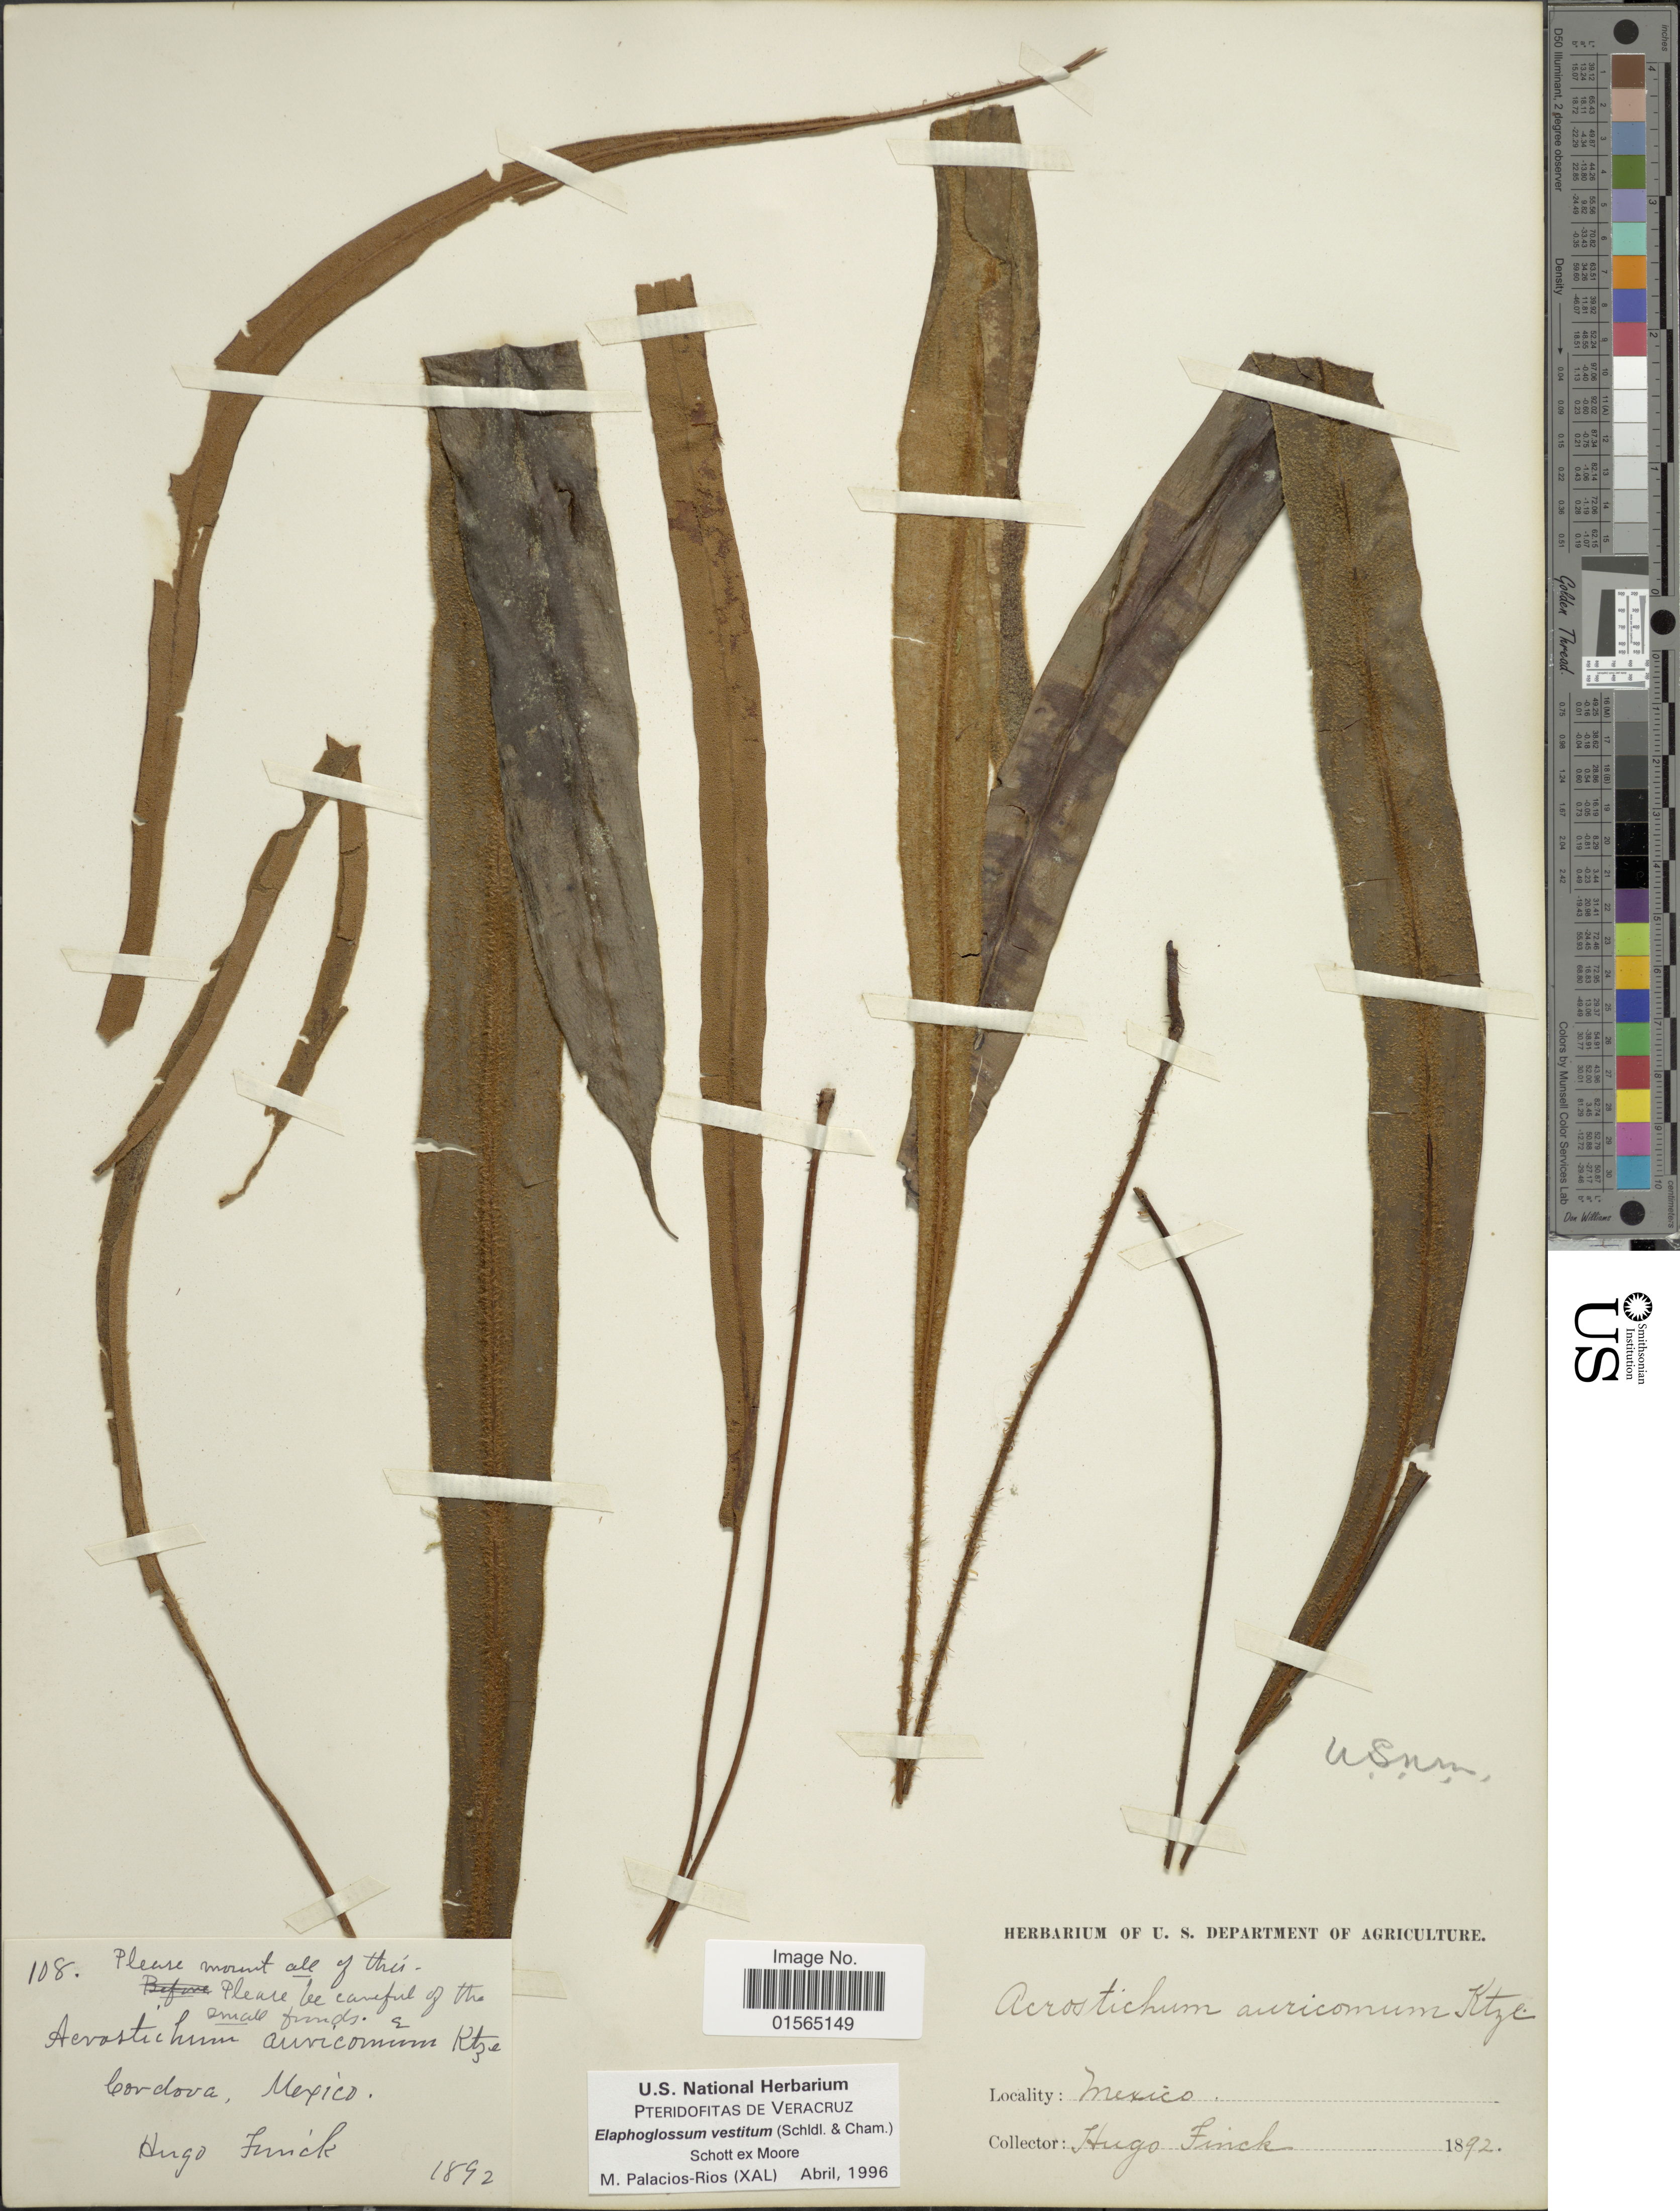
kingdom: Plantae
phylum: Tracheophyta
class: Polypodiopsida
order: Polypodiales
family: Dryopteridaceae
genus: Elaphoglossum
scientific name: Elaphoglossum vestitum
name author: (Schltdl. & Cham.) Schott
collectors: H. Finck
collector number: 108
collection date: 1892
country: Mexico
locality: Cordova